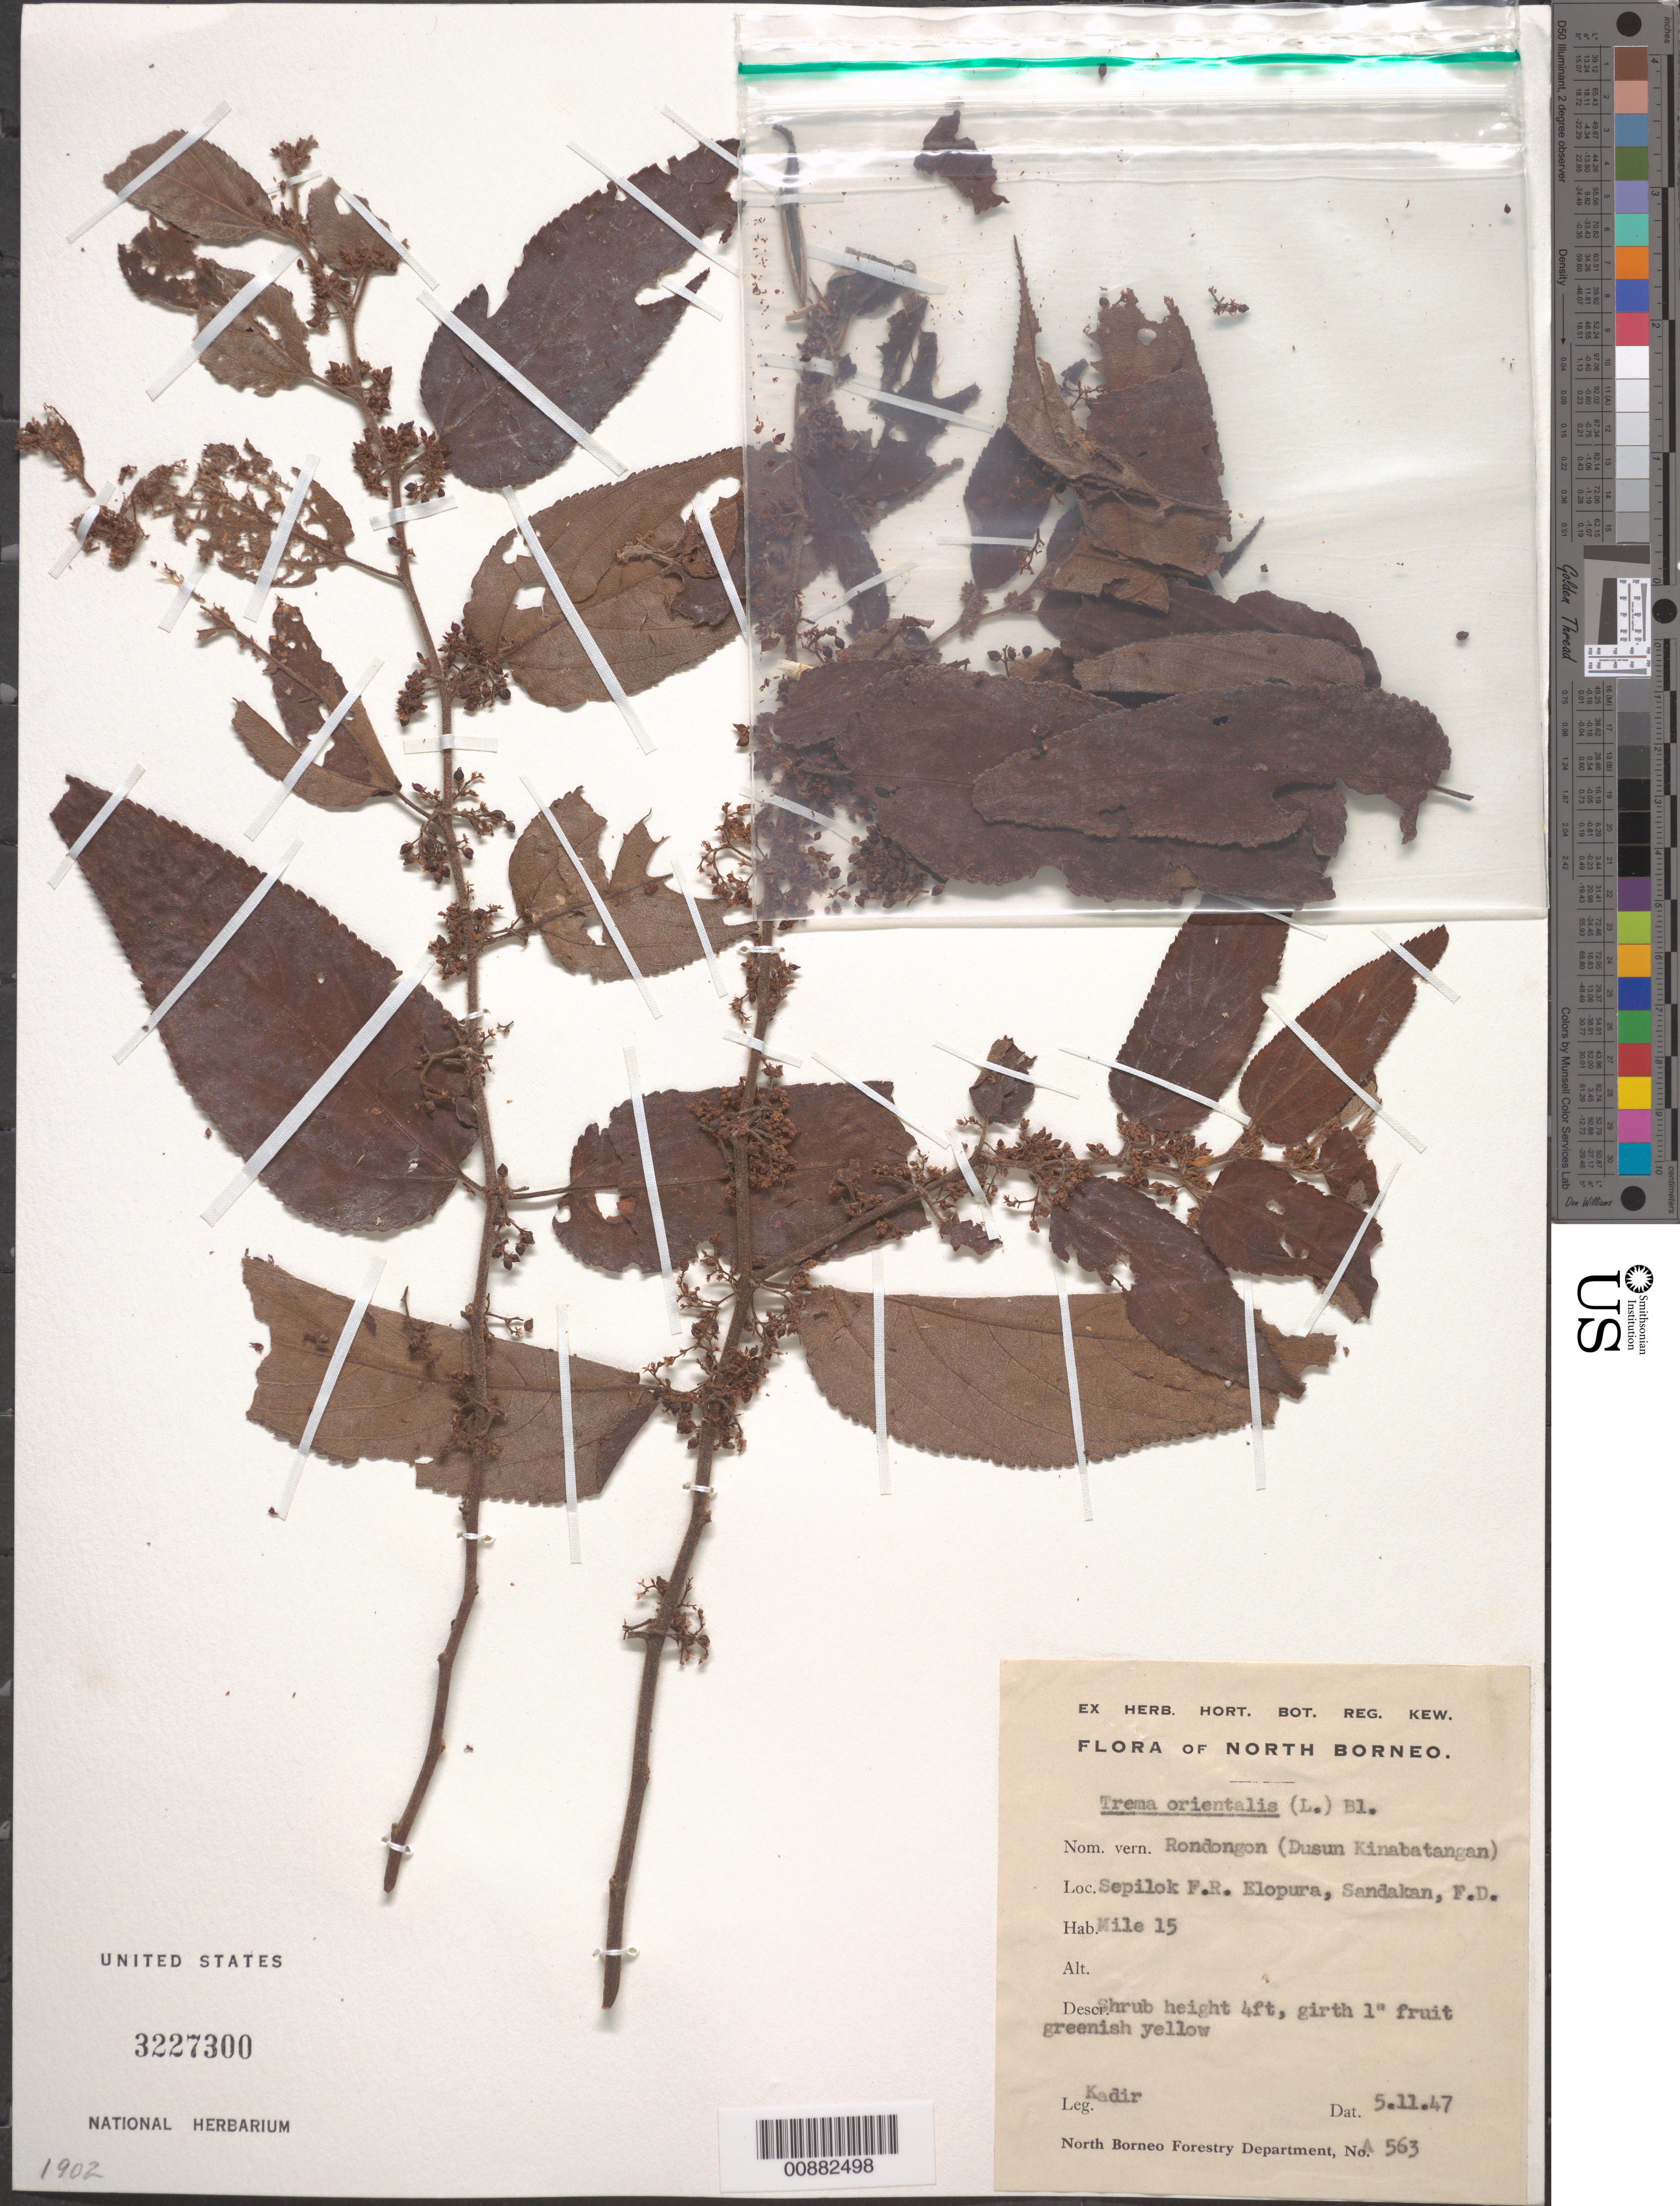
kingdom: Plantae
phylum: Tracheophyta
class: Magnoliopsida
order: Rosales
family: Cannabaceae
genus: Trema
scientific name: Trema orientale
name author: (L.) Blume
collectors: Kadir Bin Abdul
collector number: A 563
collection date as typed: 05 Nov 1947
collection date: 1947-11-05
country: Malaysia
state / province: Sabah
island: Borneo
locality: Sepilok F.R. Elopura, Sandakan, F.D.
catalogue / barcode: US 3227300